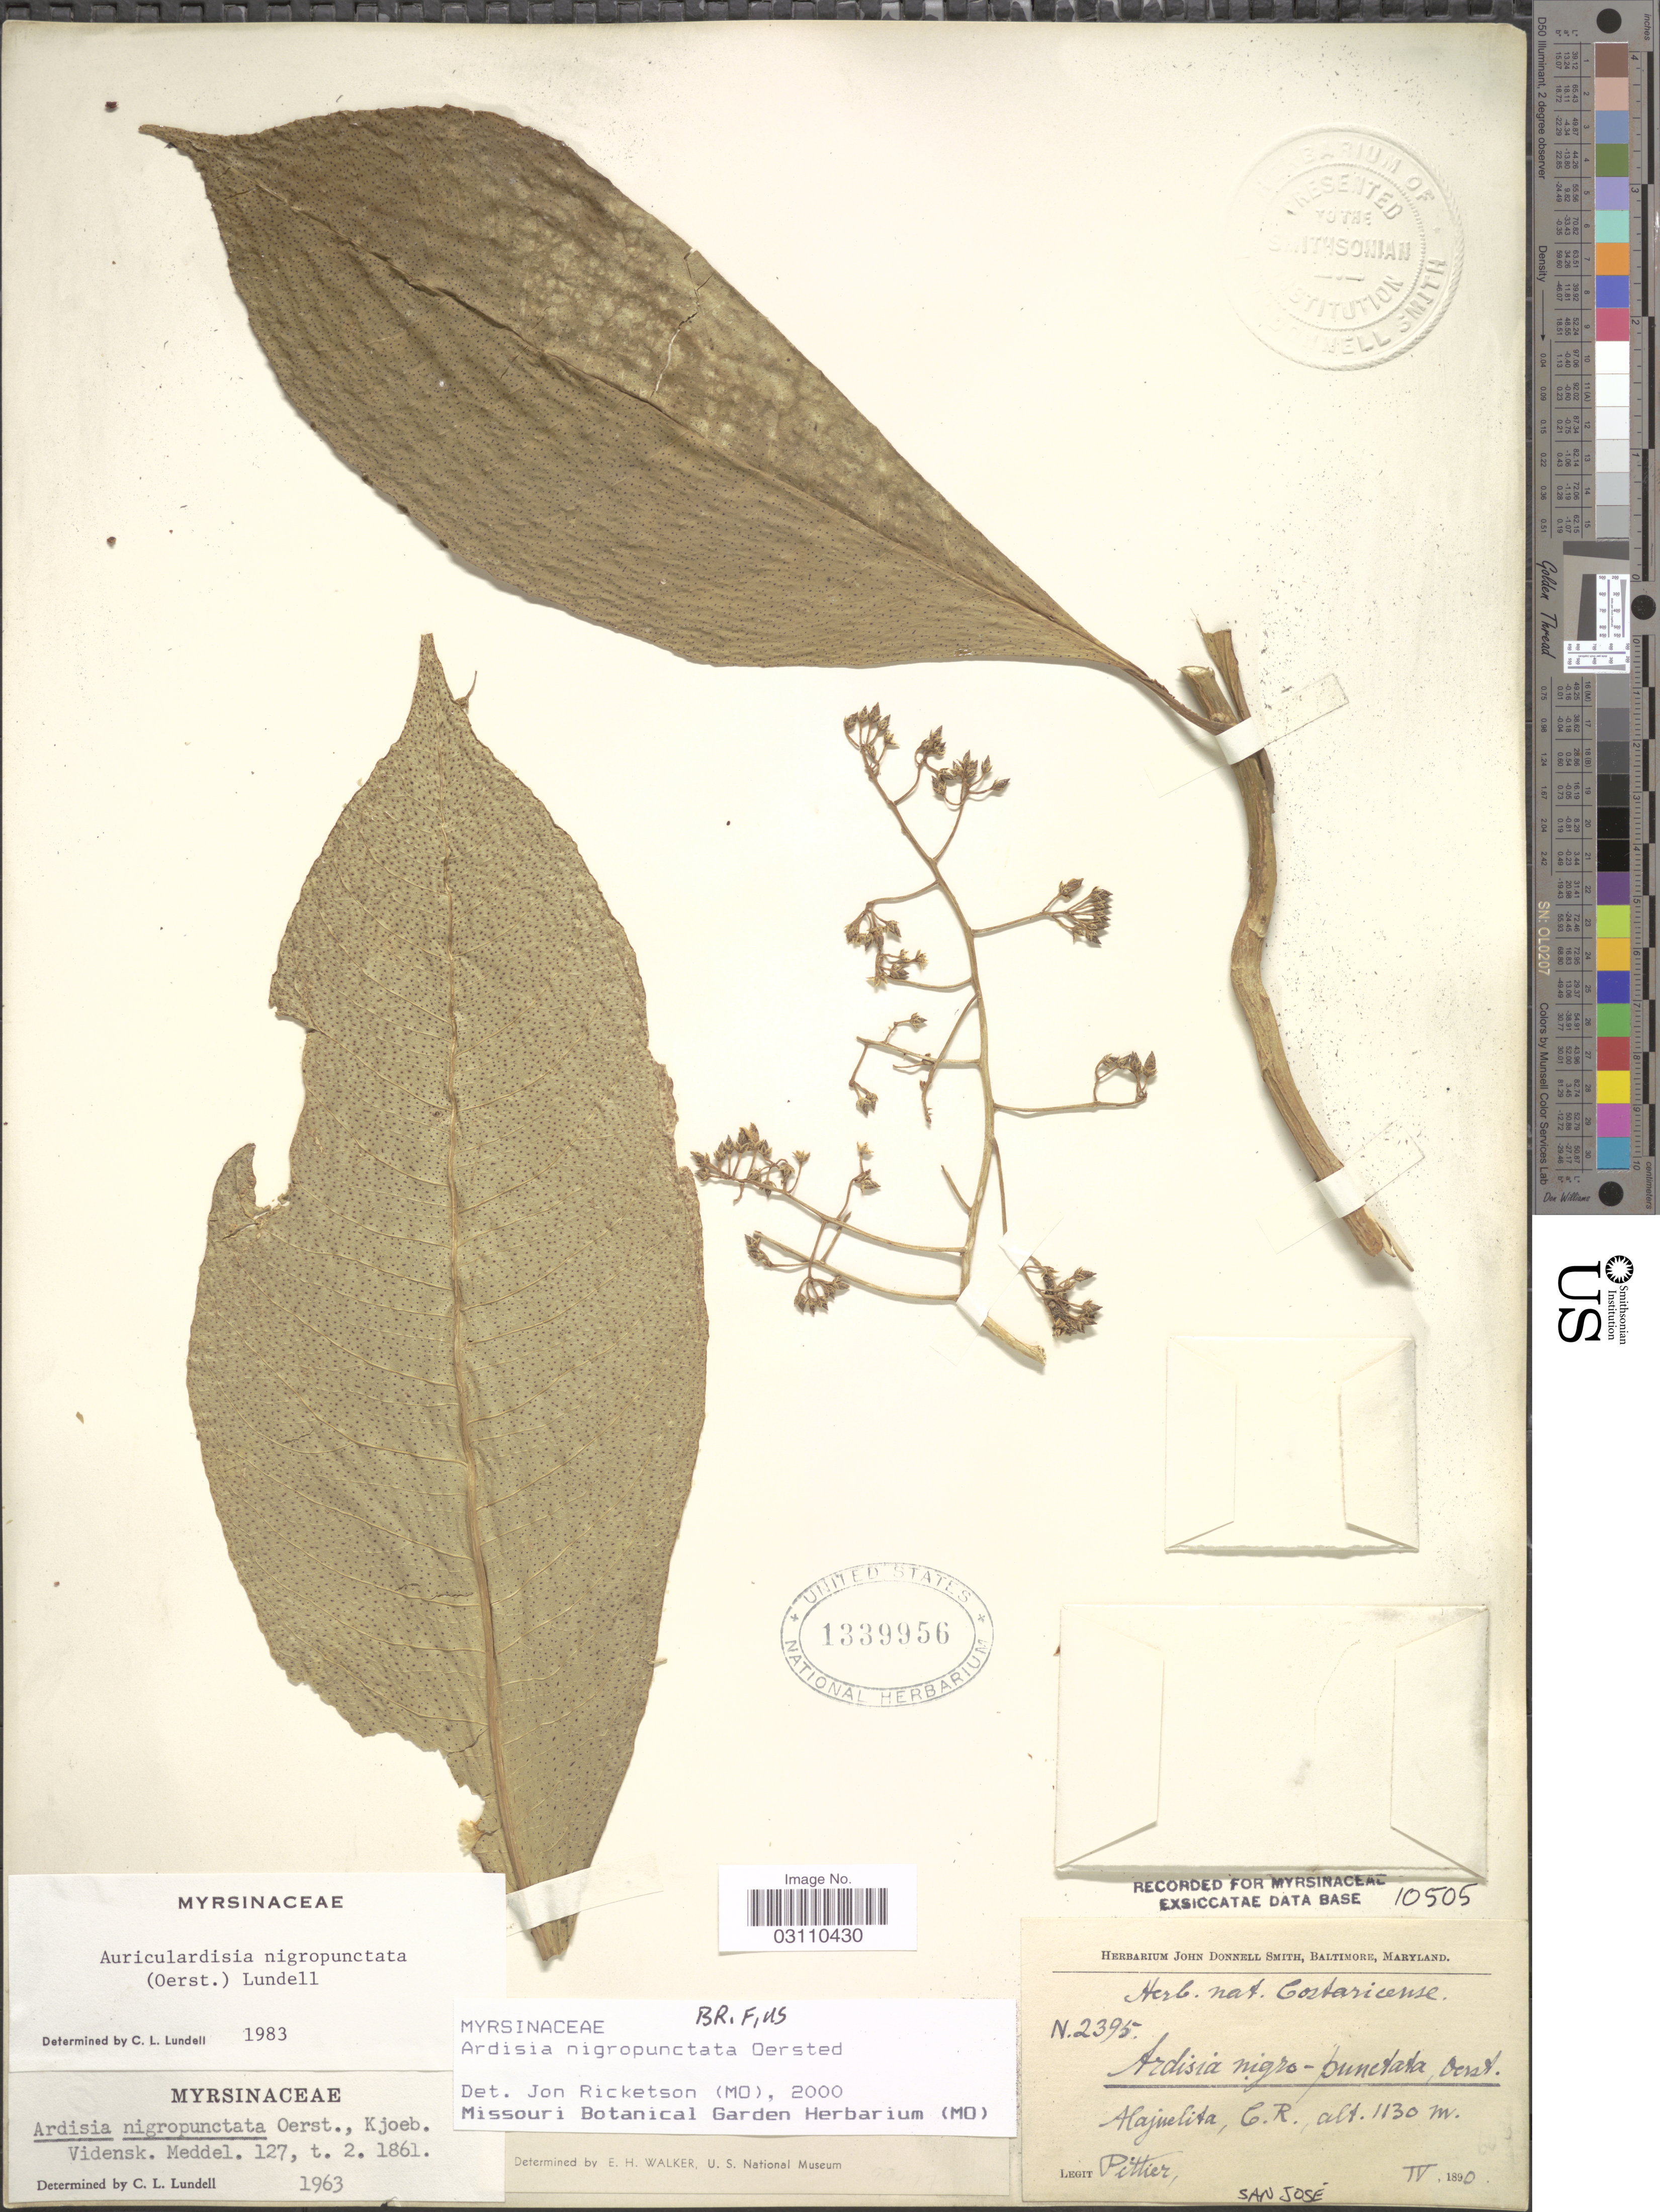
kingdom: Plantae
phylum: Tracheophyta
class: Magnoliopsida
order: Ericales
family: Primulaceae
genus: Ardisia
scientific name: Ardisia nigropunctata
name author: Oerst.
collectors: Pittier, --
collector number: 2395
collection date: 1890-04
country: Costa Rica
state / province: San José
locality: Alajuelita, C.R.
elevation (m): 1130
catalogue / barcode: US 1339956